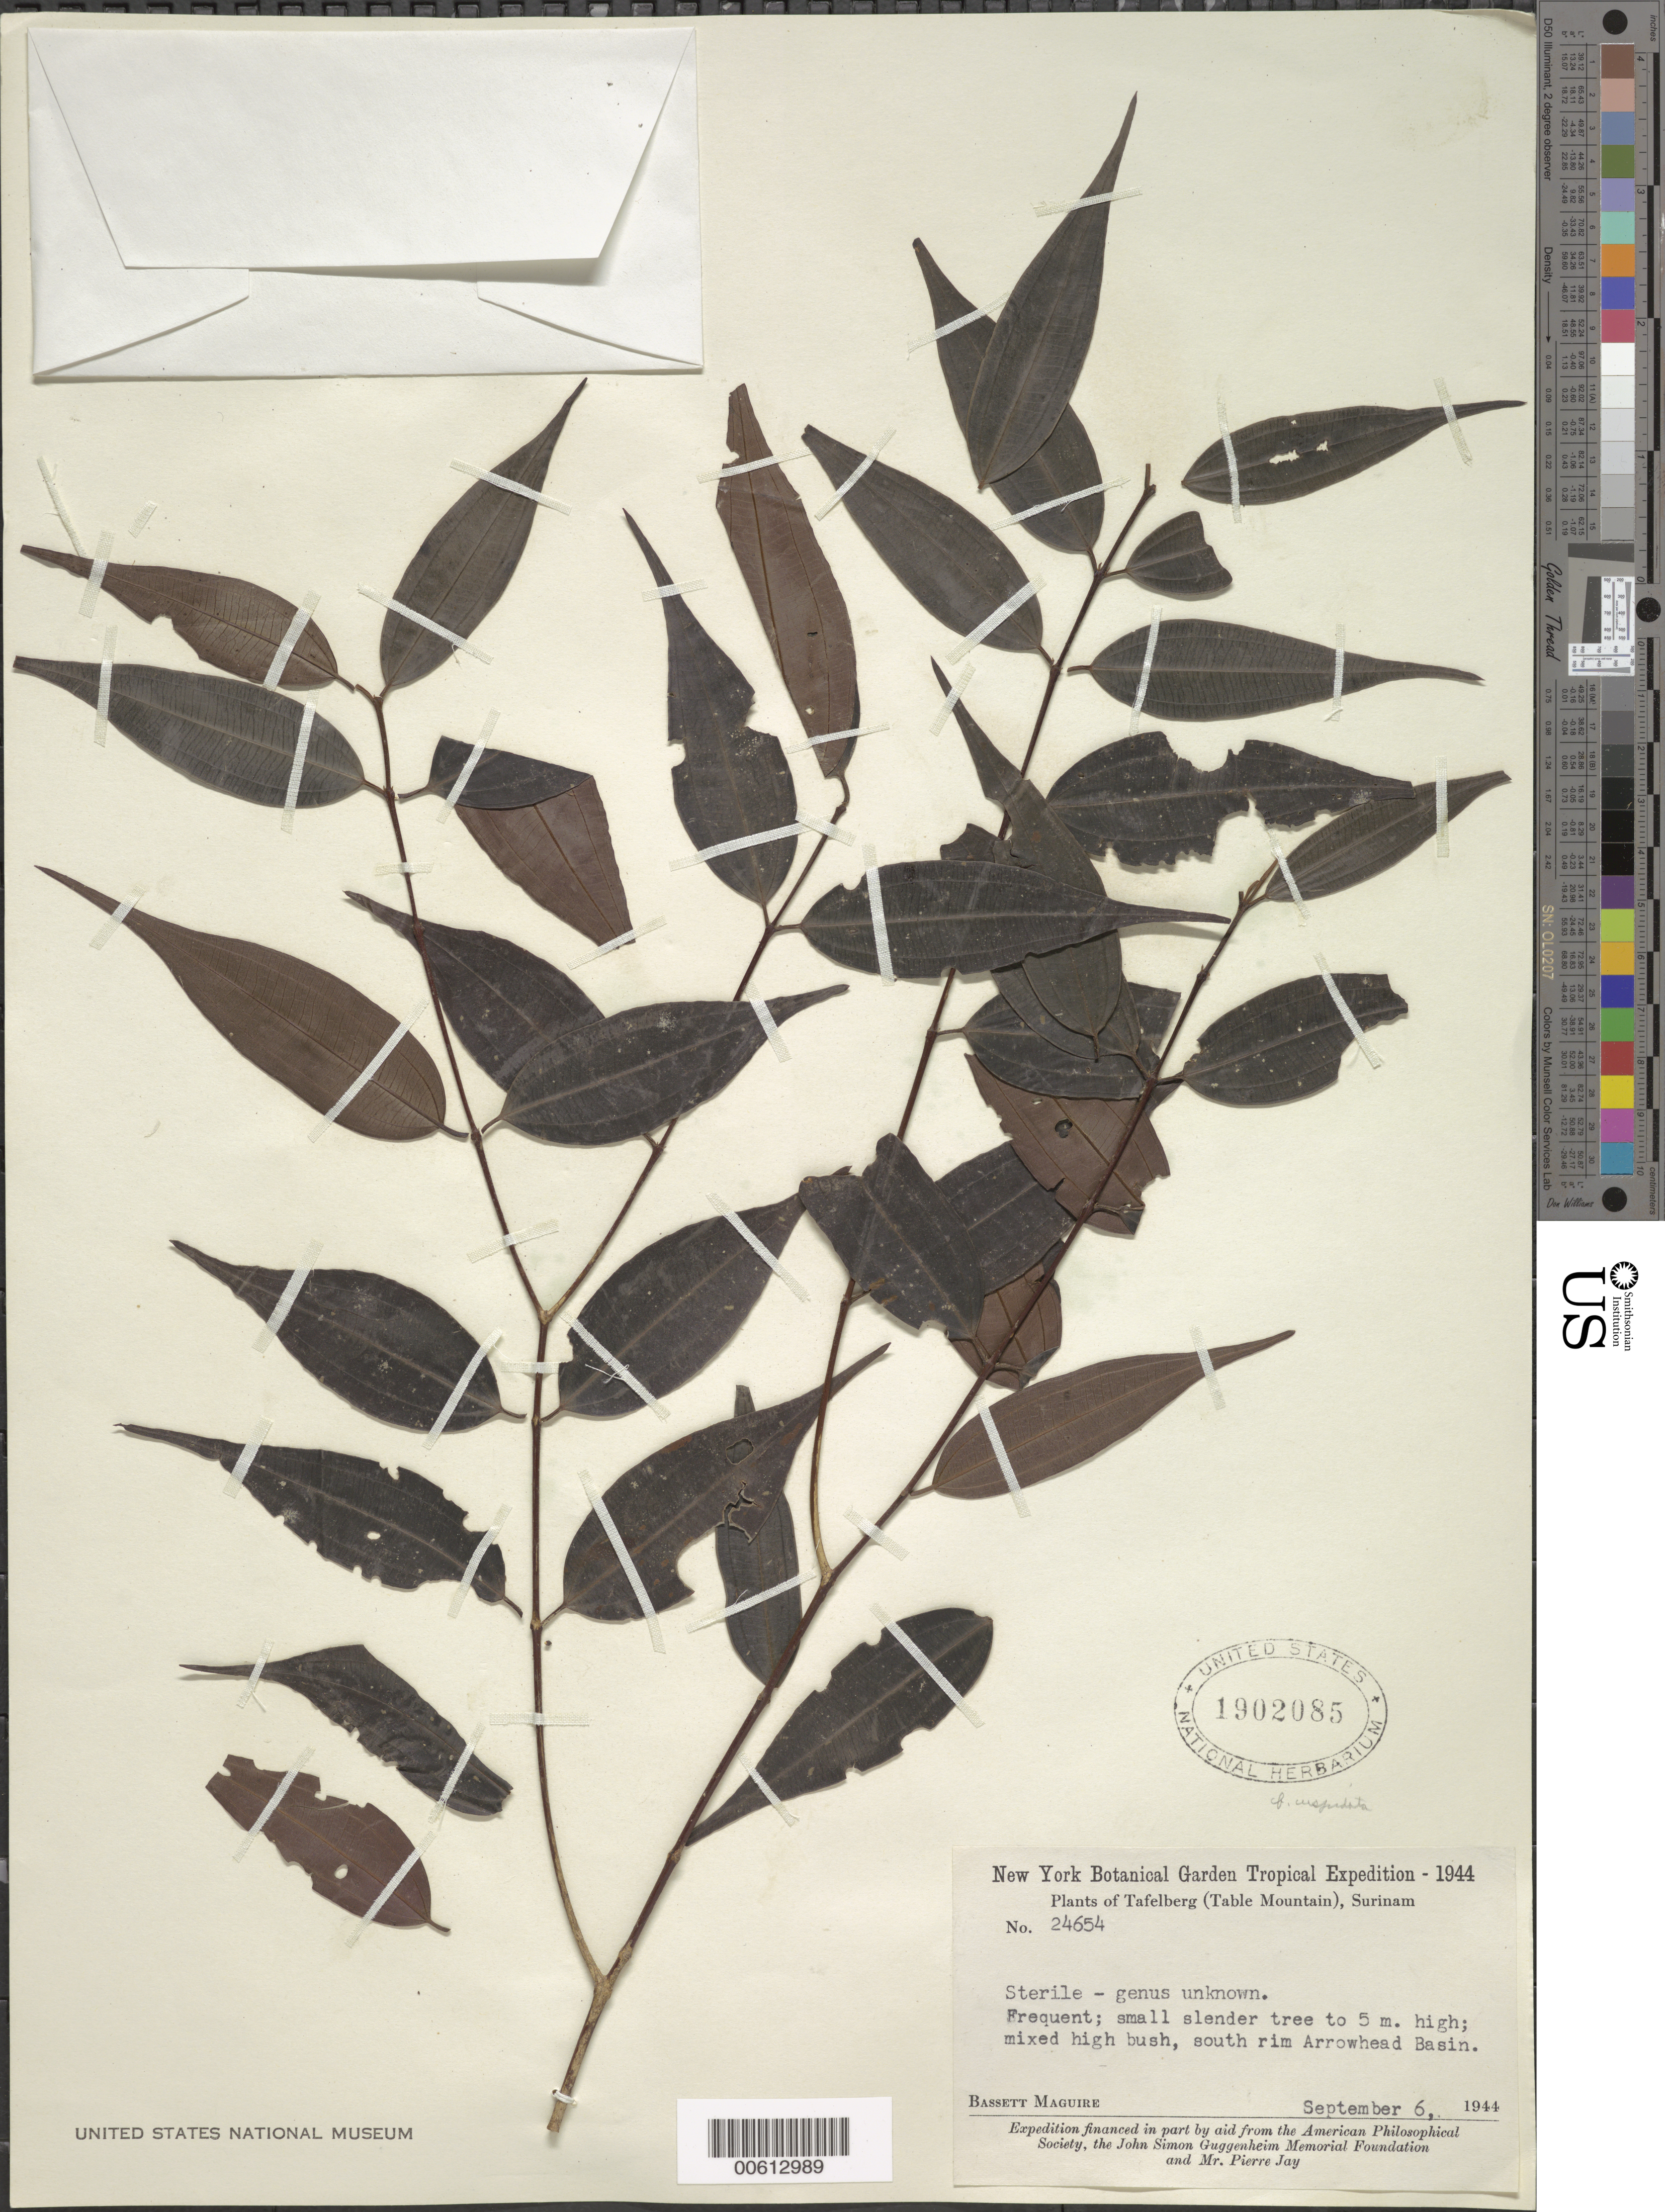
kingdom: Plantae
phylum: Tracheophyta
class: Magnoliopsida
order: Myrtales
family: Melastomataceae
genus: Miconia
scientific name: Miconia sp.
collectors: B. Maguire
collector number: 24654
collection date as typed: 6-Sep-44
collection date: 1944-09-06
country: Suriname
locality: Tafelberg (Table Mountain), Arrowhead Basin, south rim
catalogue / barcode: US 1902085